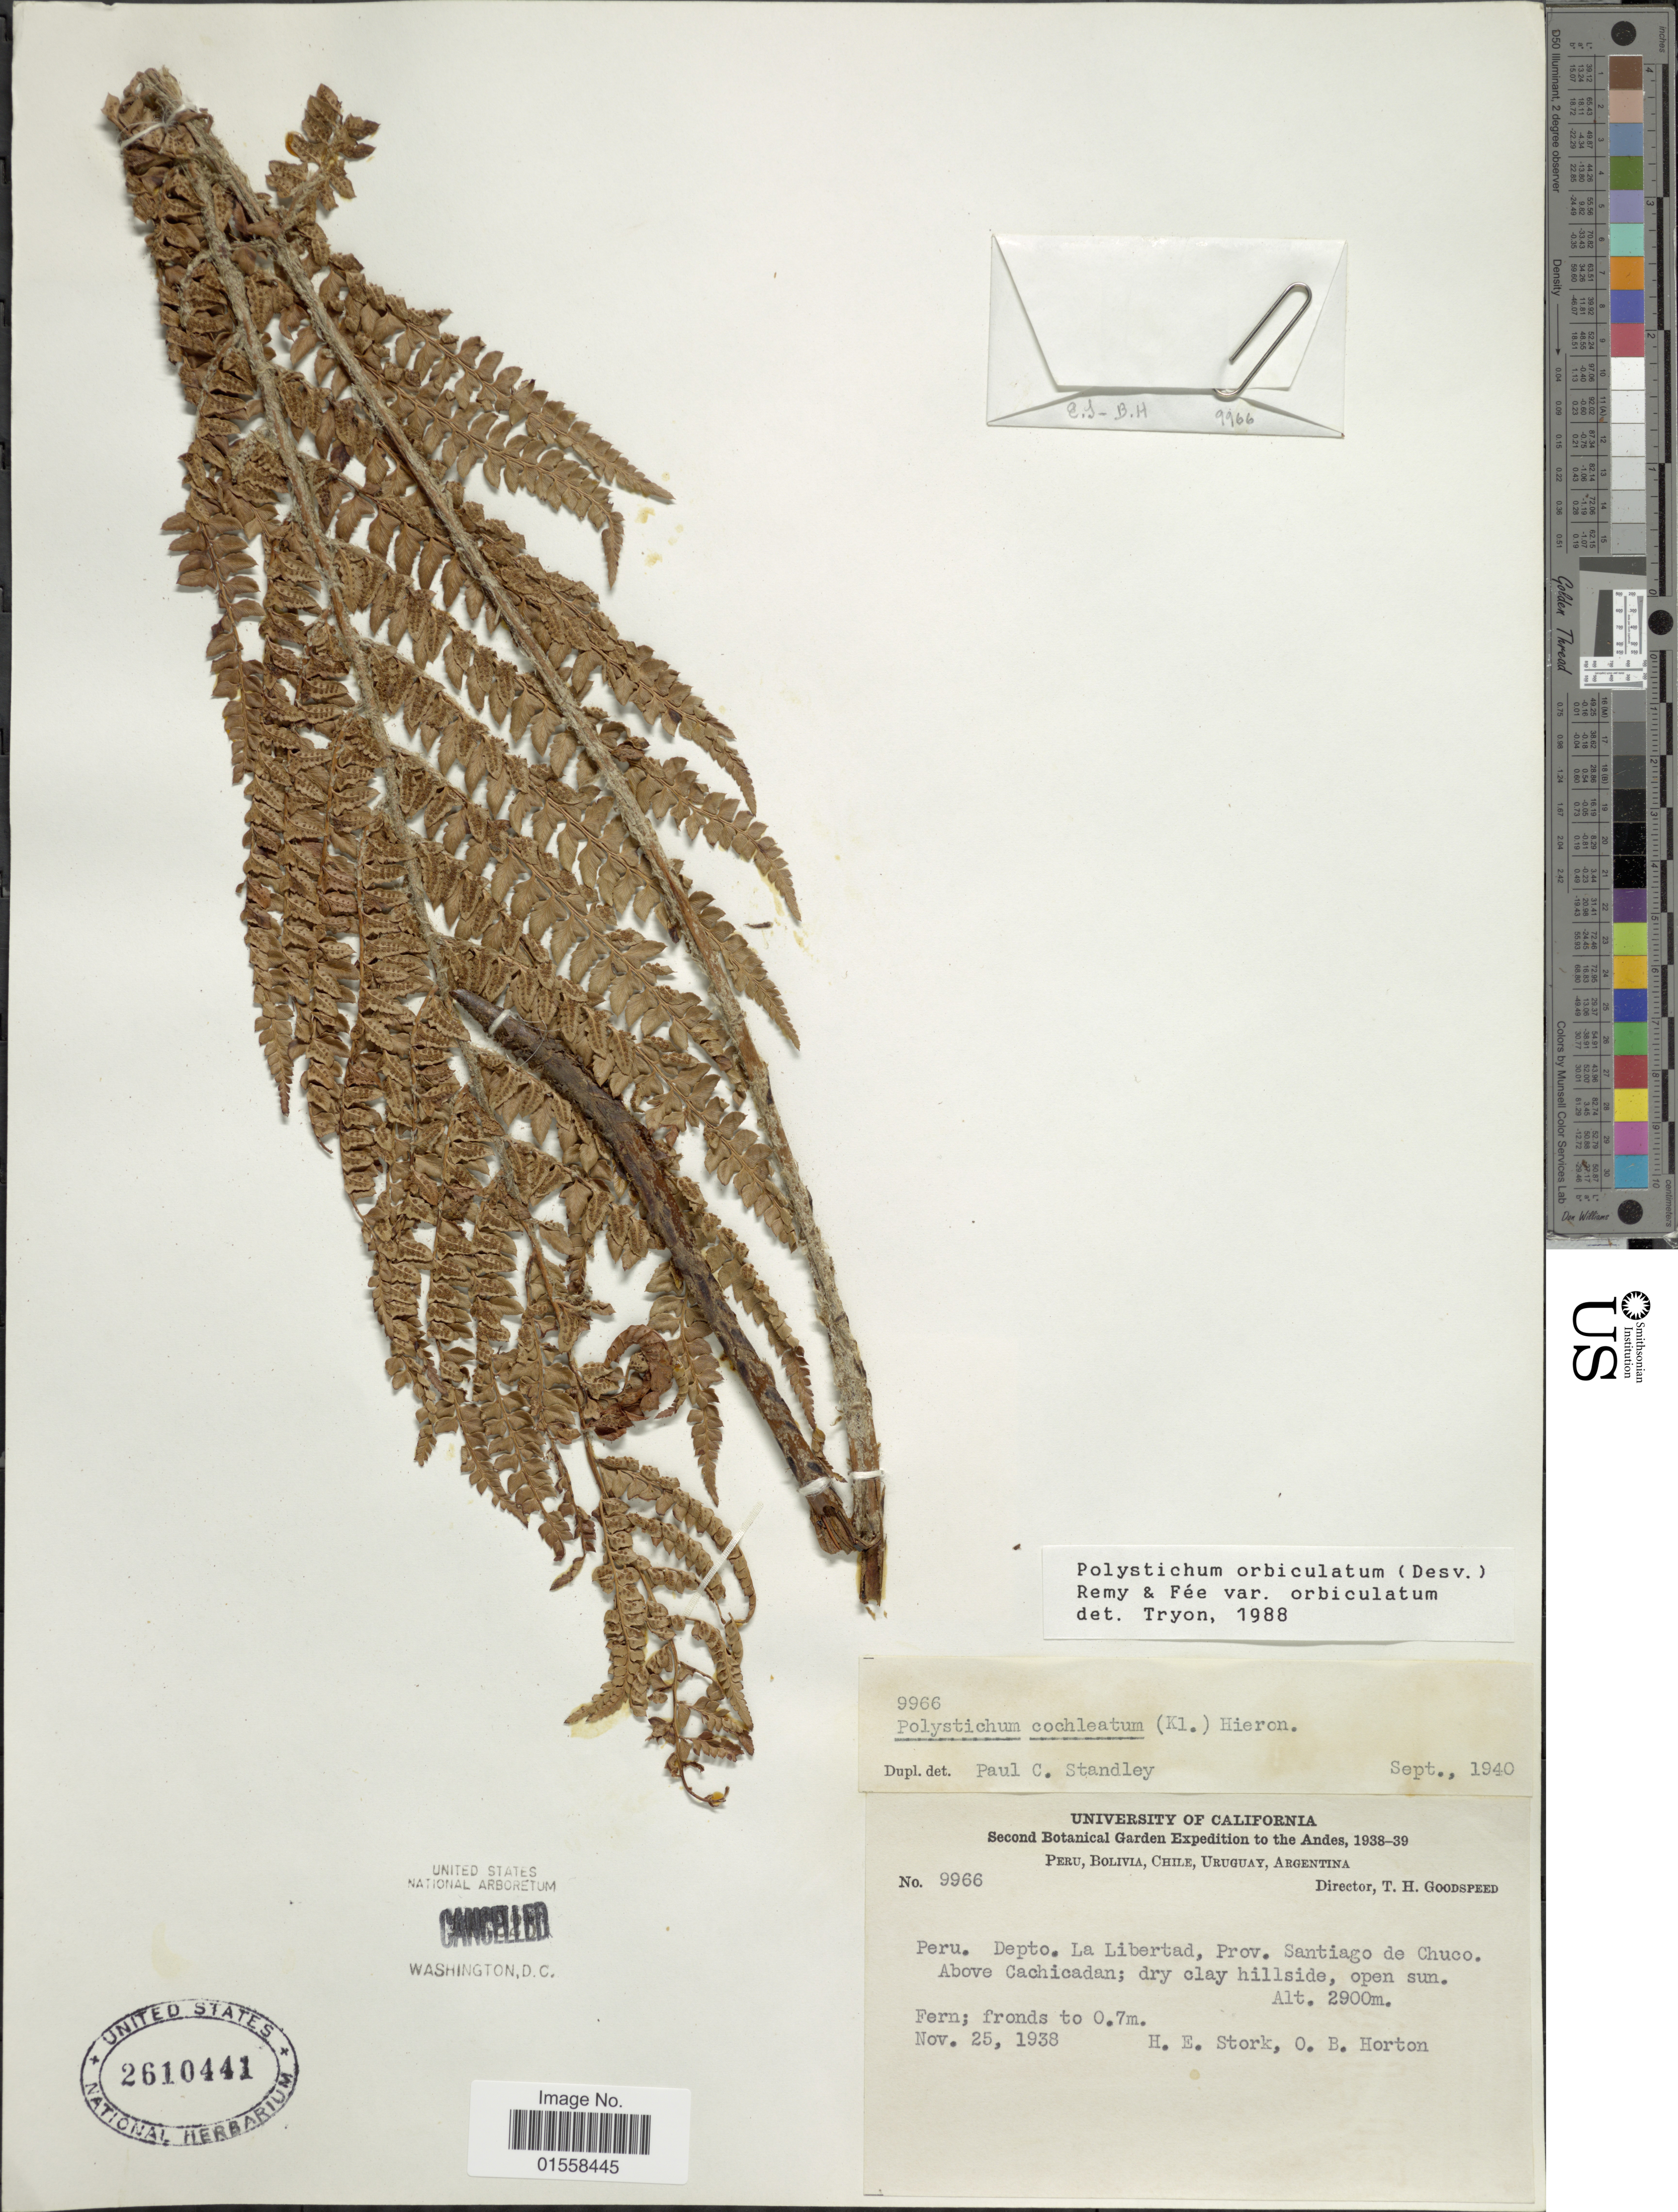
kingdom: Plantae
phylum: Tracheophyta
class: Polypodiopsida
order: Polypodiales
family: Dryopteridaceae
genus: Polystichum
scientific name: Polystichum orbiculatum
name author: (Desv.) J. Rémy & Fée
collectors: H. E. Stork & O. B. Horton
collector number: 9966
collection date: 1938-11-25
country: Peru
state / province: La Libertad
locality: Peru. Depto. La Libertad, Prov. Santiago de Chuco. Above Cachicadan.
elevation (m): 2900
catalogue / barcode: US 2610441